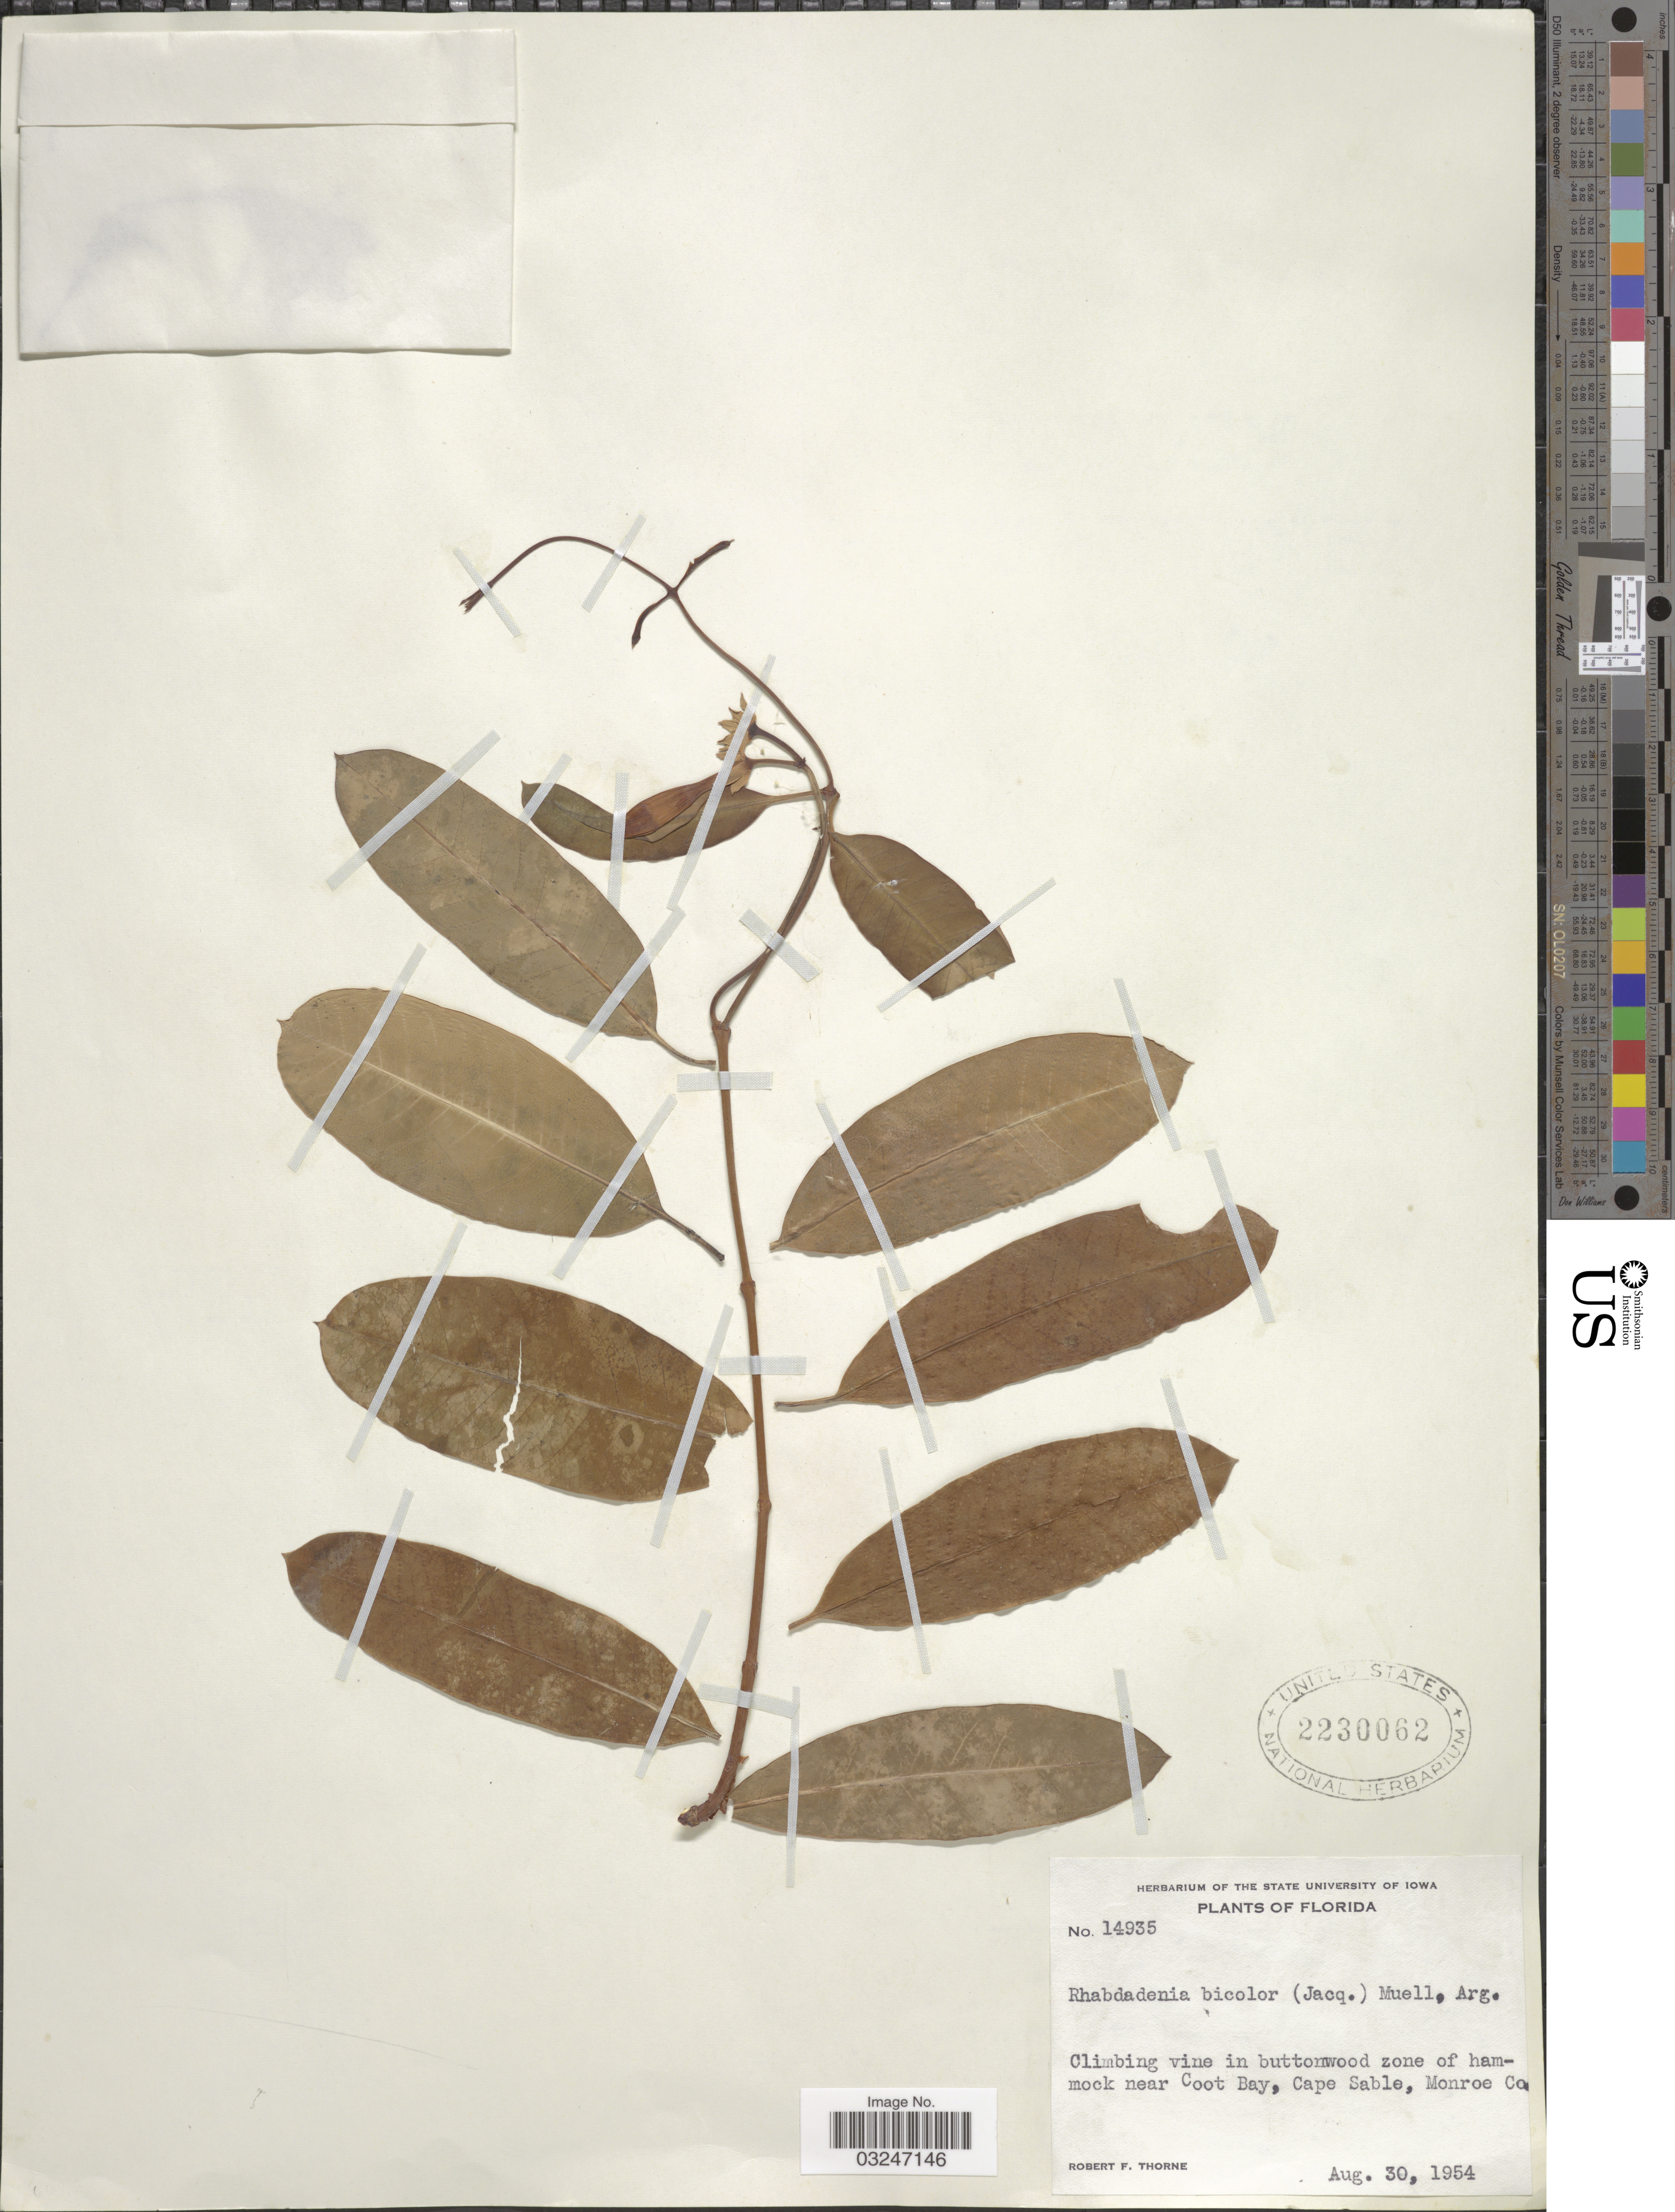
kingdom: Plantae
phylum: Tracheophyta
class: Magnoliopsida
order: Gentianales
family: Apocynaceae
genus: Rhabdadenia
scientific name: Rhabdadenia biflora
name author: (Jacq.) Müll. Arg.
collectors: R. F. Thorne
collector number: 14935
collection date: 1954-08-30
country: United States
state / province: Florida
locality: Climbing vine in buttonwood zone of hammock near Coot Bay, Cape Sable, Monroe Co.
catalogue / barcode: US 2230062